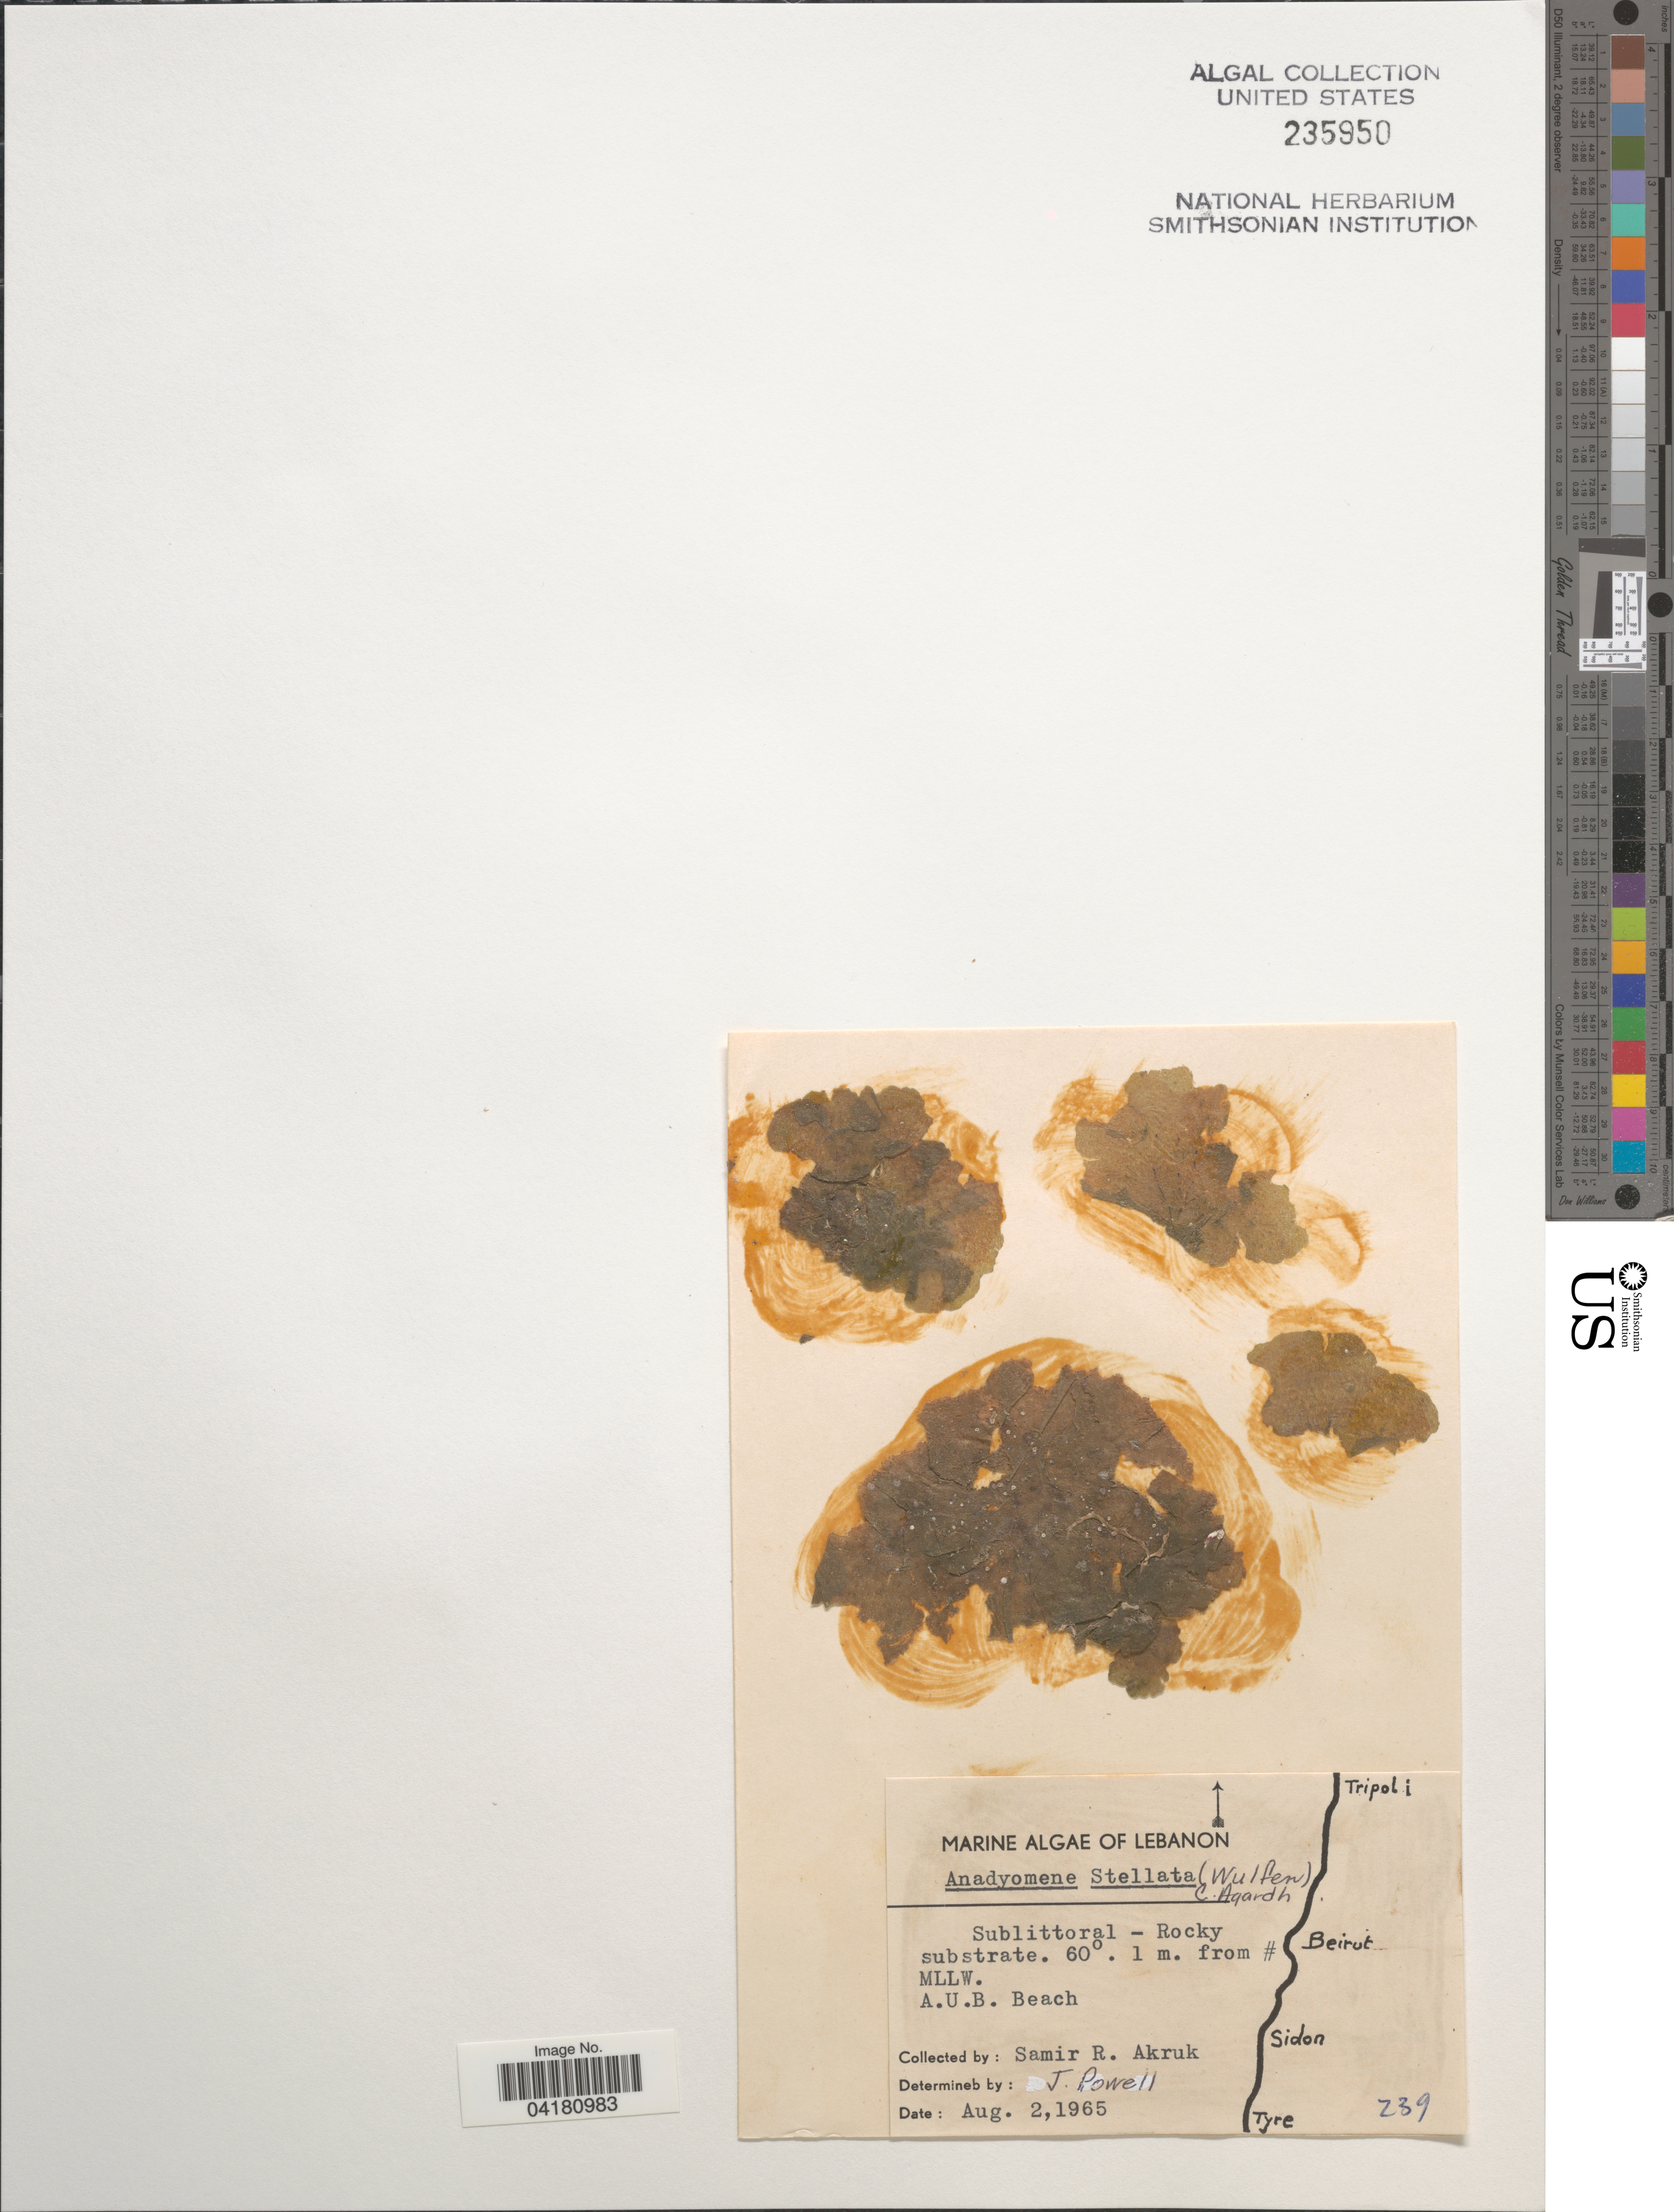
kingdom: Plantae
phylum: Chlorophyta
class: Ulvophyceae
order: Cladophorales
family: Anadyomenaceae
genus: Anadyomene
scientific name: Anadyomene stellata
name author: (Wulfen) C. Agardh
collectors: S. Akruk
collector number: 239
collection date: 1965-08-02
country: Lebanon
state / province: Beyrouth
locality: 1 m. from MLLW. A.U.B. Beach. Beirut.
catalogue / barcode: US 235950